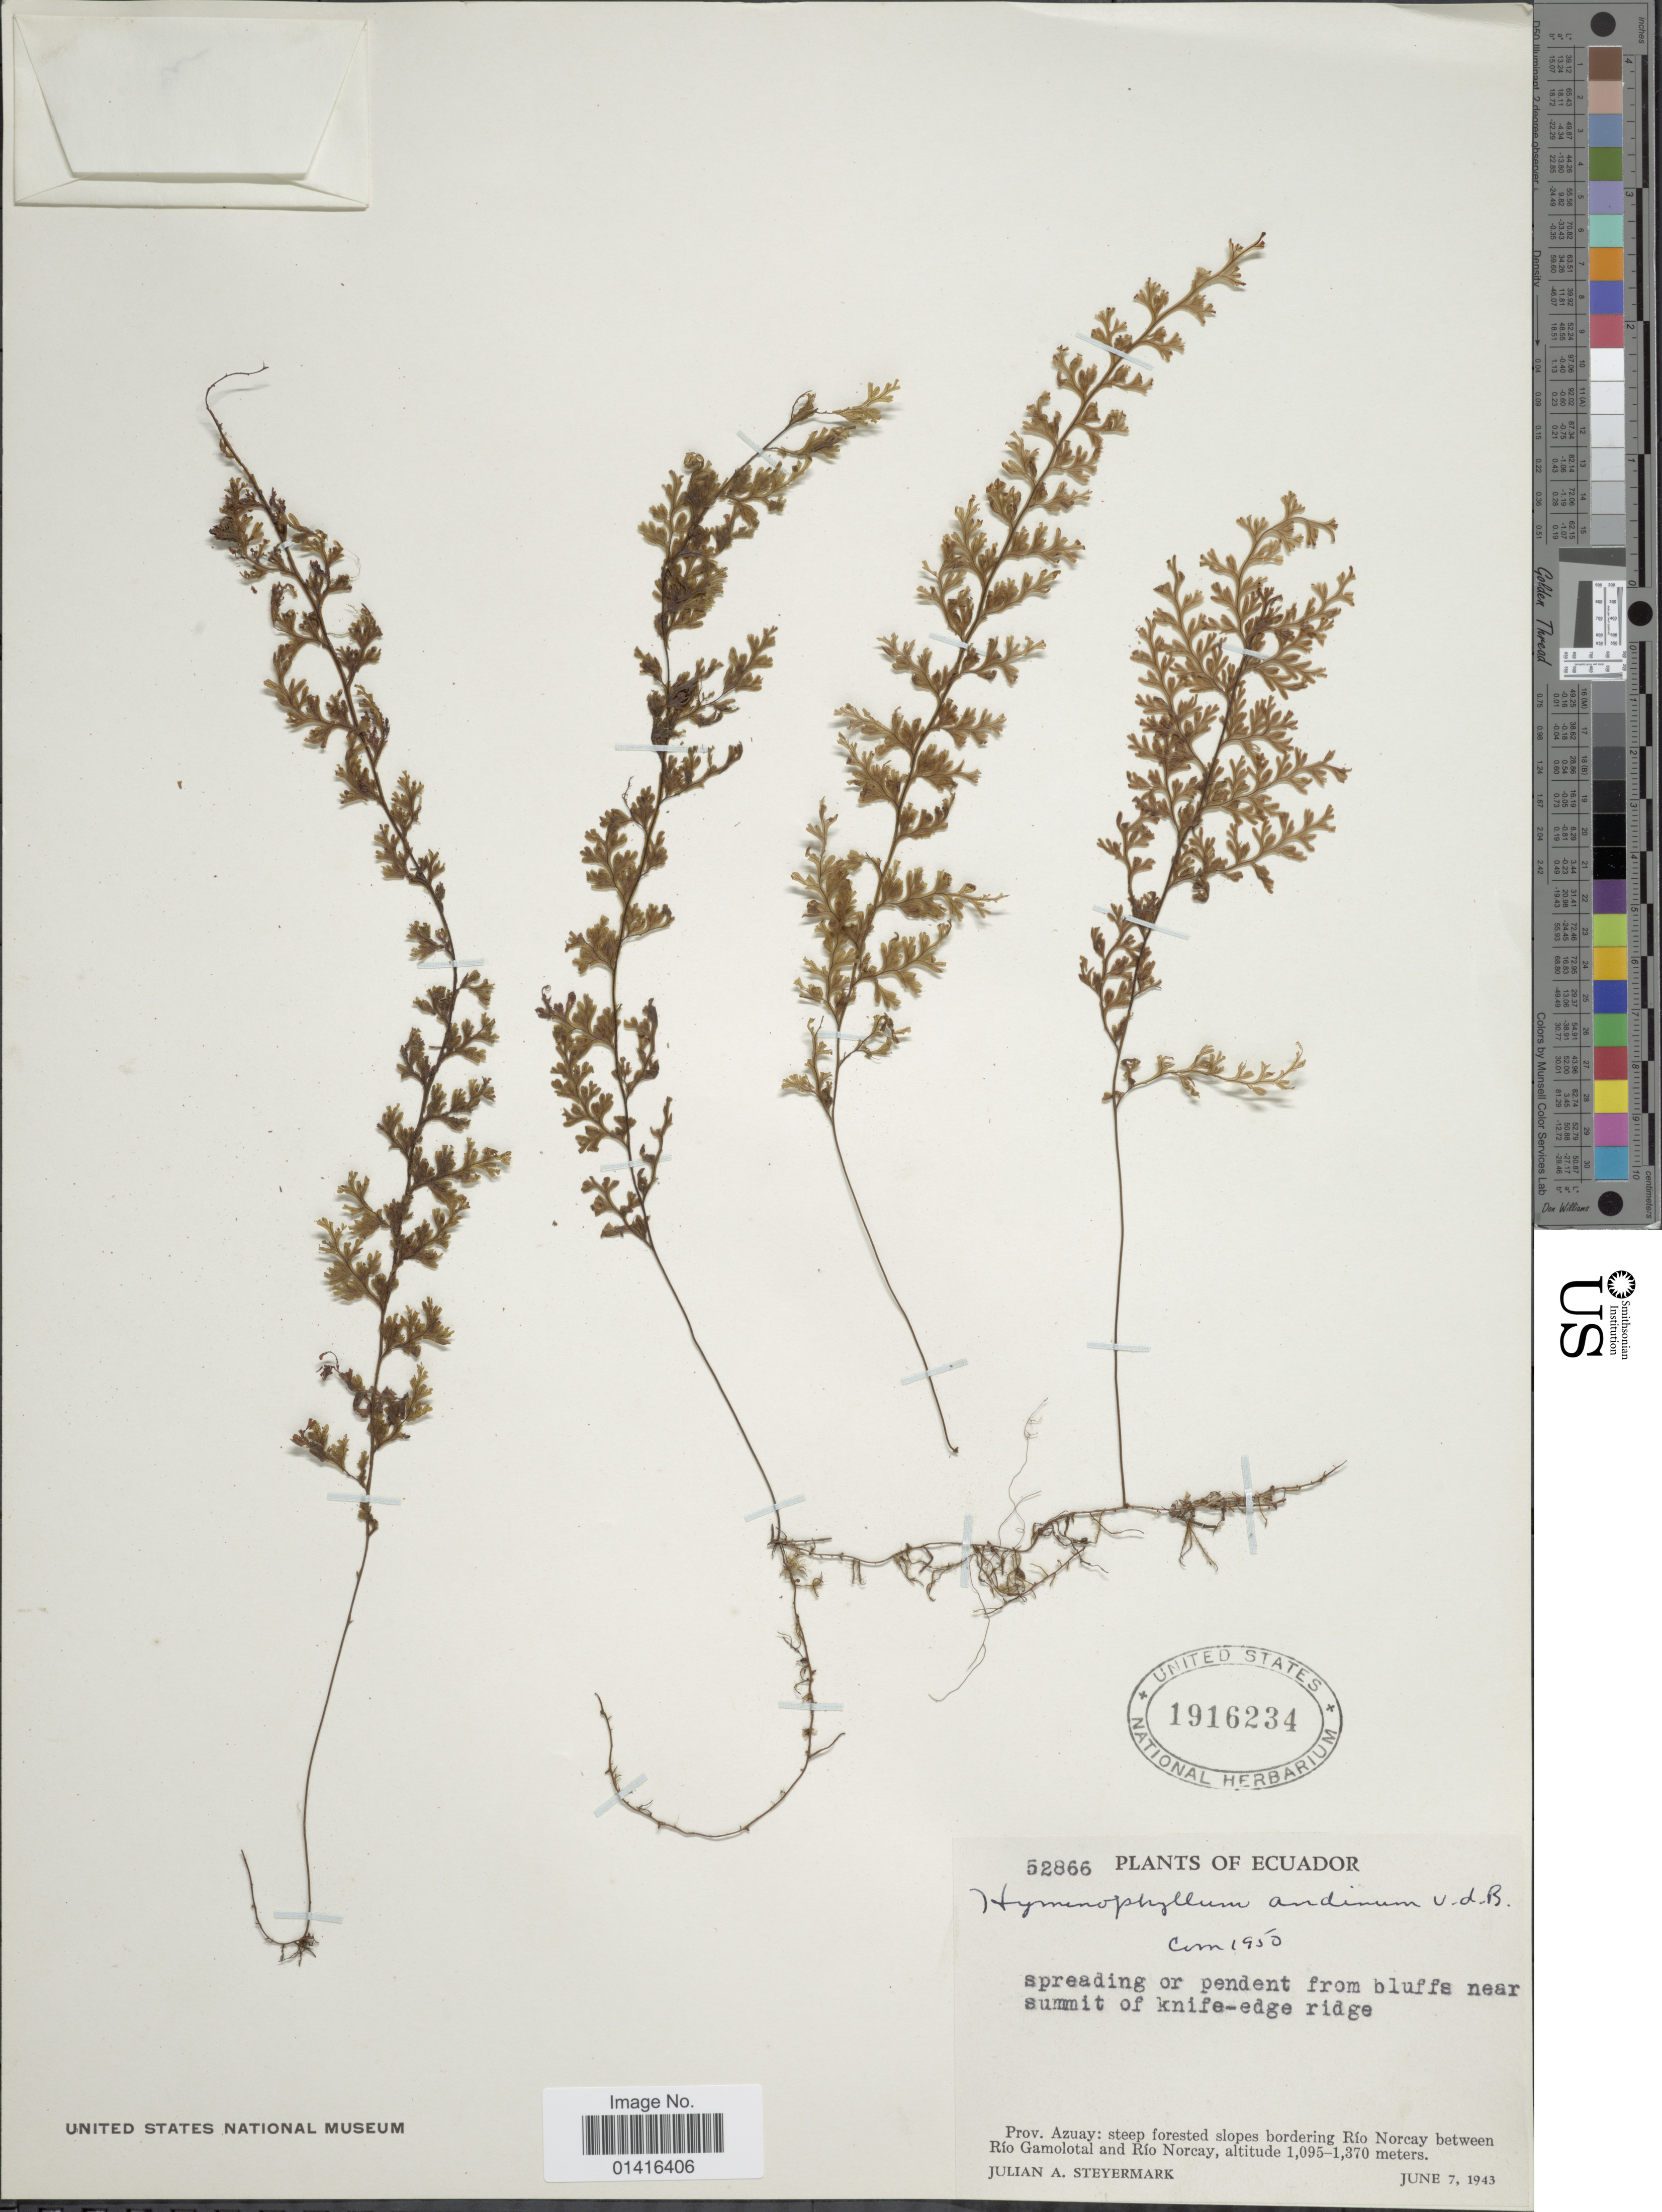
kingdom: Plantae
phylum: Tracheophyta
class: Polypodiopsida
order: Hymenophyllales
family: Hymenophyllaceae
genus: Hymenophyllum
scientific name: Hymenophyllum myriocarpum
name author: Hook.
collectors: J. Steyermark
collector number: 52866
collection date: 1943-06-07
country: Ecuador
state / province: Azuay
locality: Steep forested slopes bordering Río Norcay between Río Gamolotal and Río Norcay.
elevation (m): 1095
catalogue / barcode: US 1916234